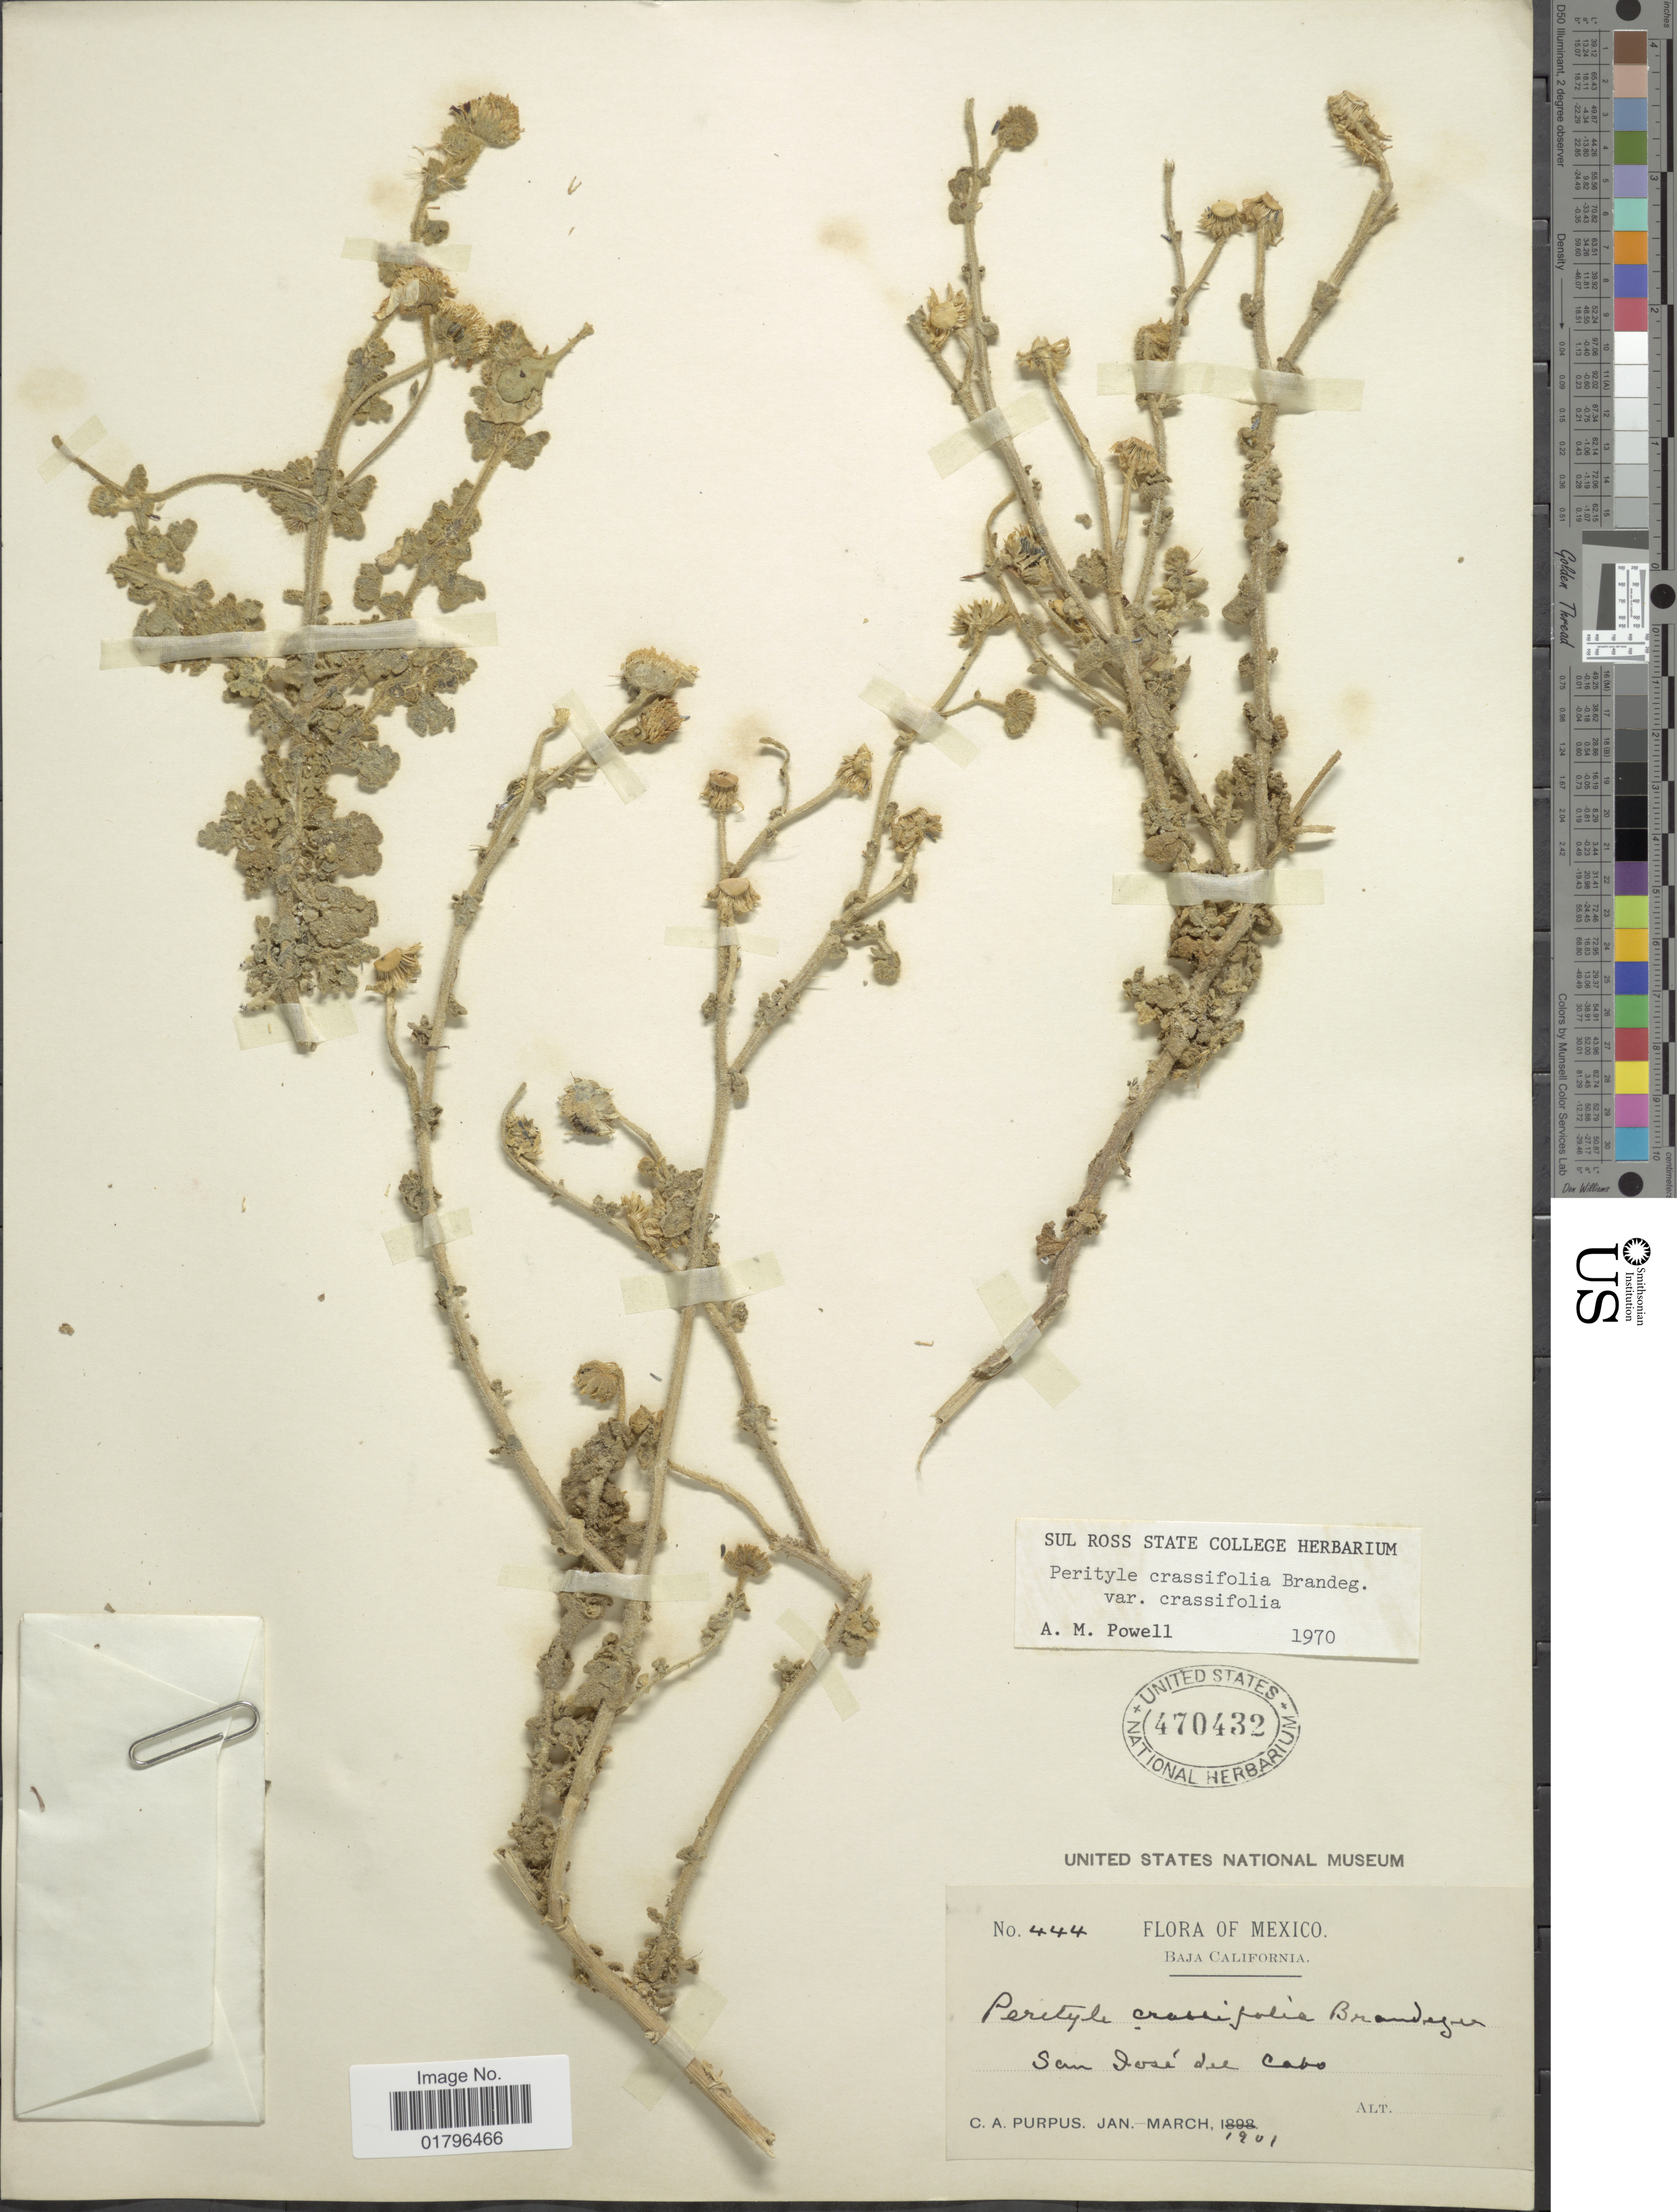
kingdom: Plantae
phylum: Tracheophyta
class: Magnoliopsida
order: Asterales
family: Asteraceae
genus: Perityle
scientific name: Perityle crassifolia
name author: Brandegee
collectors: C. A. Purpus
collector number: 444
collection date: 1901-01/1901-03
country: Mexico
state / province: Baja California Sur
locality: San Jose de Cabo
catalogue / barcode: US 470432